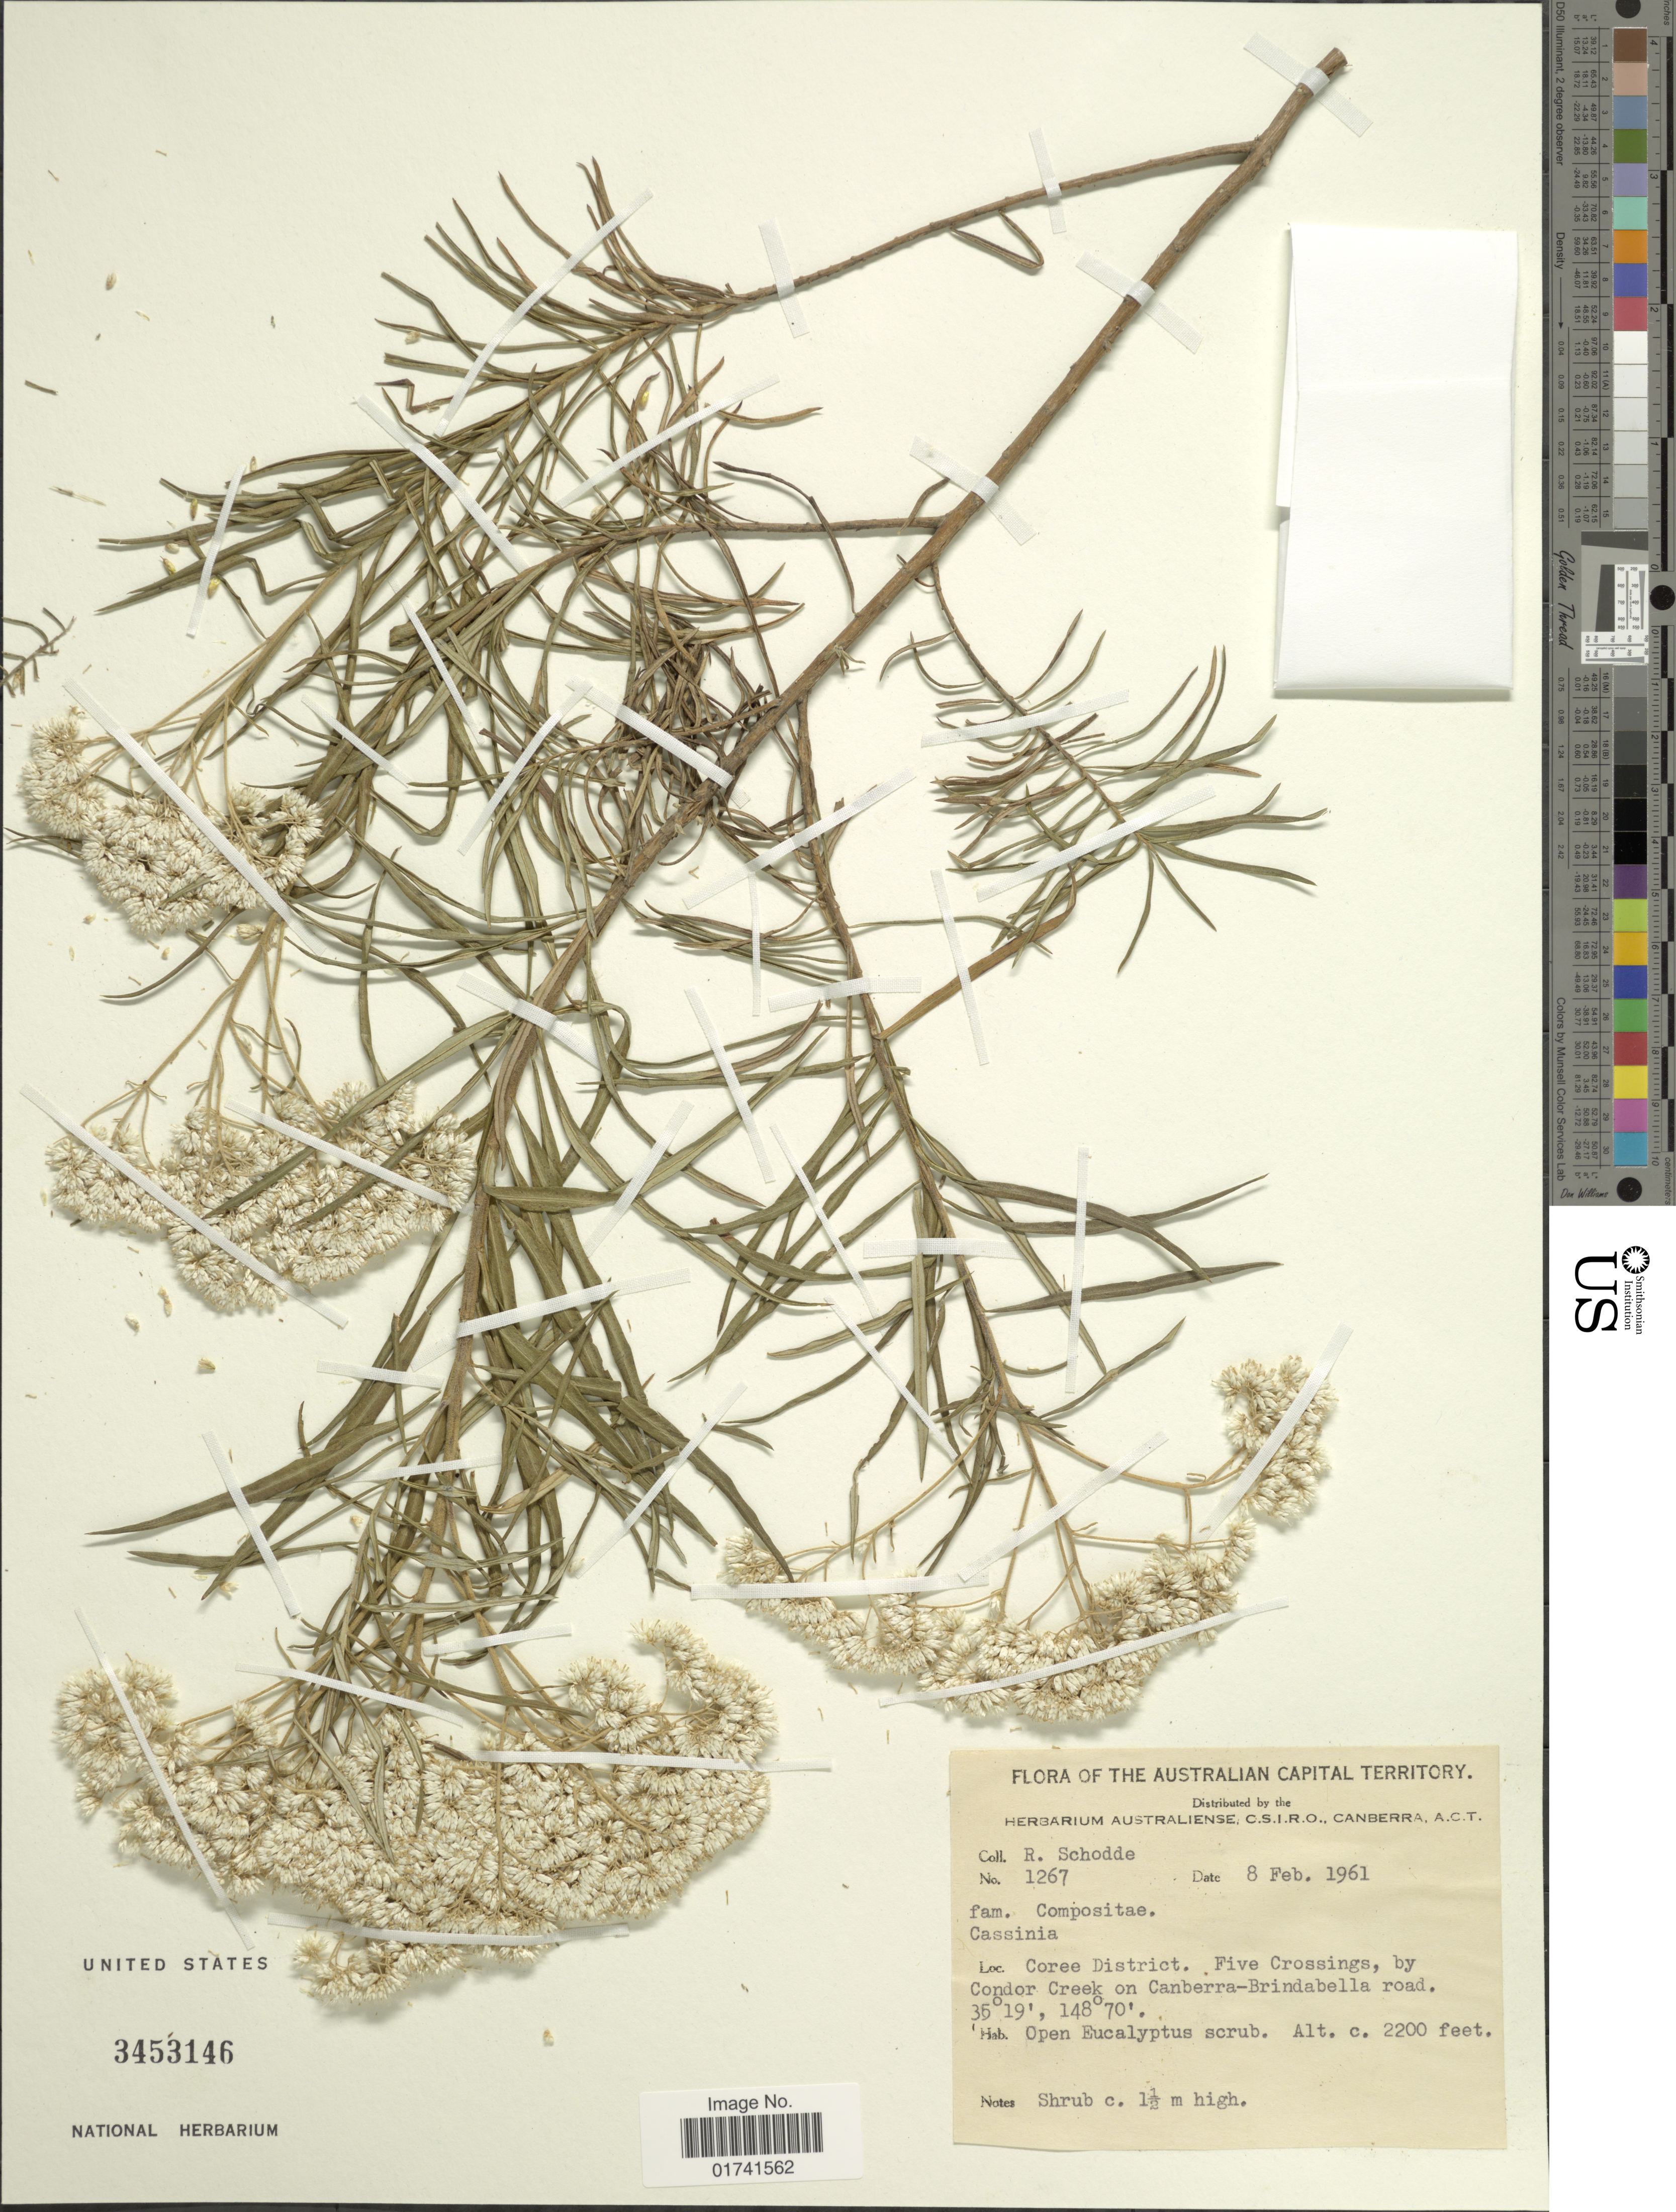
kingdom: Plantae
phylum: Tracheophyta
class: Magnoliopsida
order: Asterales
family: Asteraceae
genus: Cassinia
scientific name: Cassinia sp.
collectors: R. Schodde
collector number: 1267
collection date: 1961-02-08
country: Australia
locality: Austrailian Capital Territory, Coree District, Five Crossings, by Condor Creek on Canberry-Brindabella road.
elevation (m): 671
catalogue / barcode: US 3453146